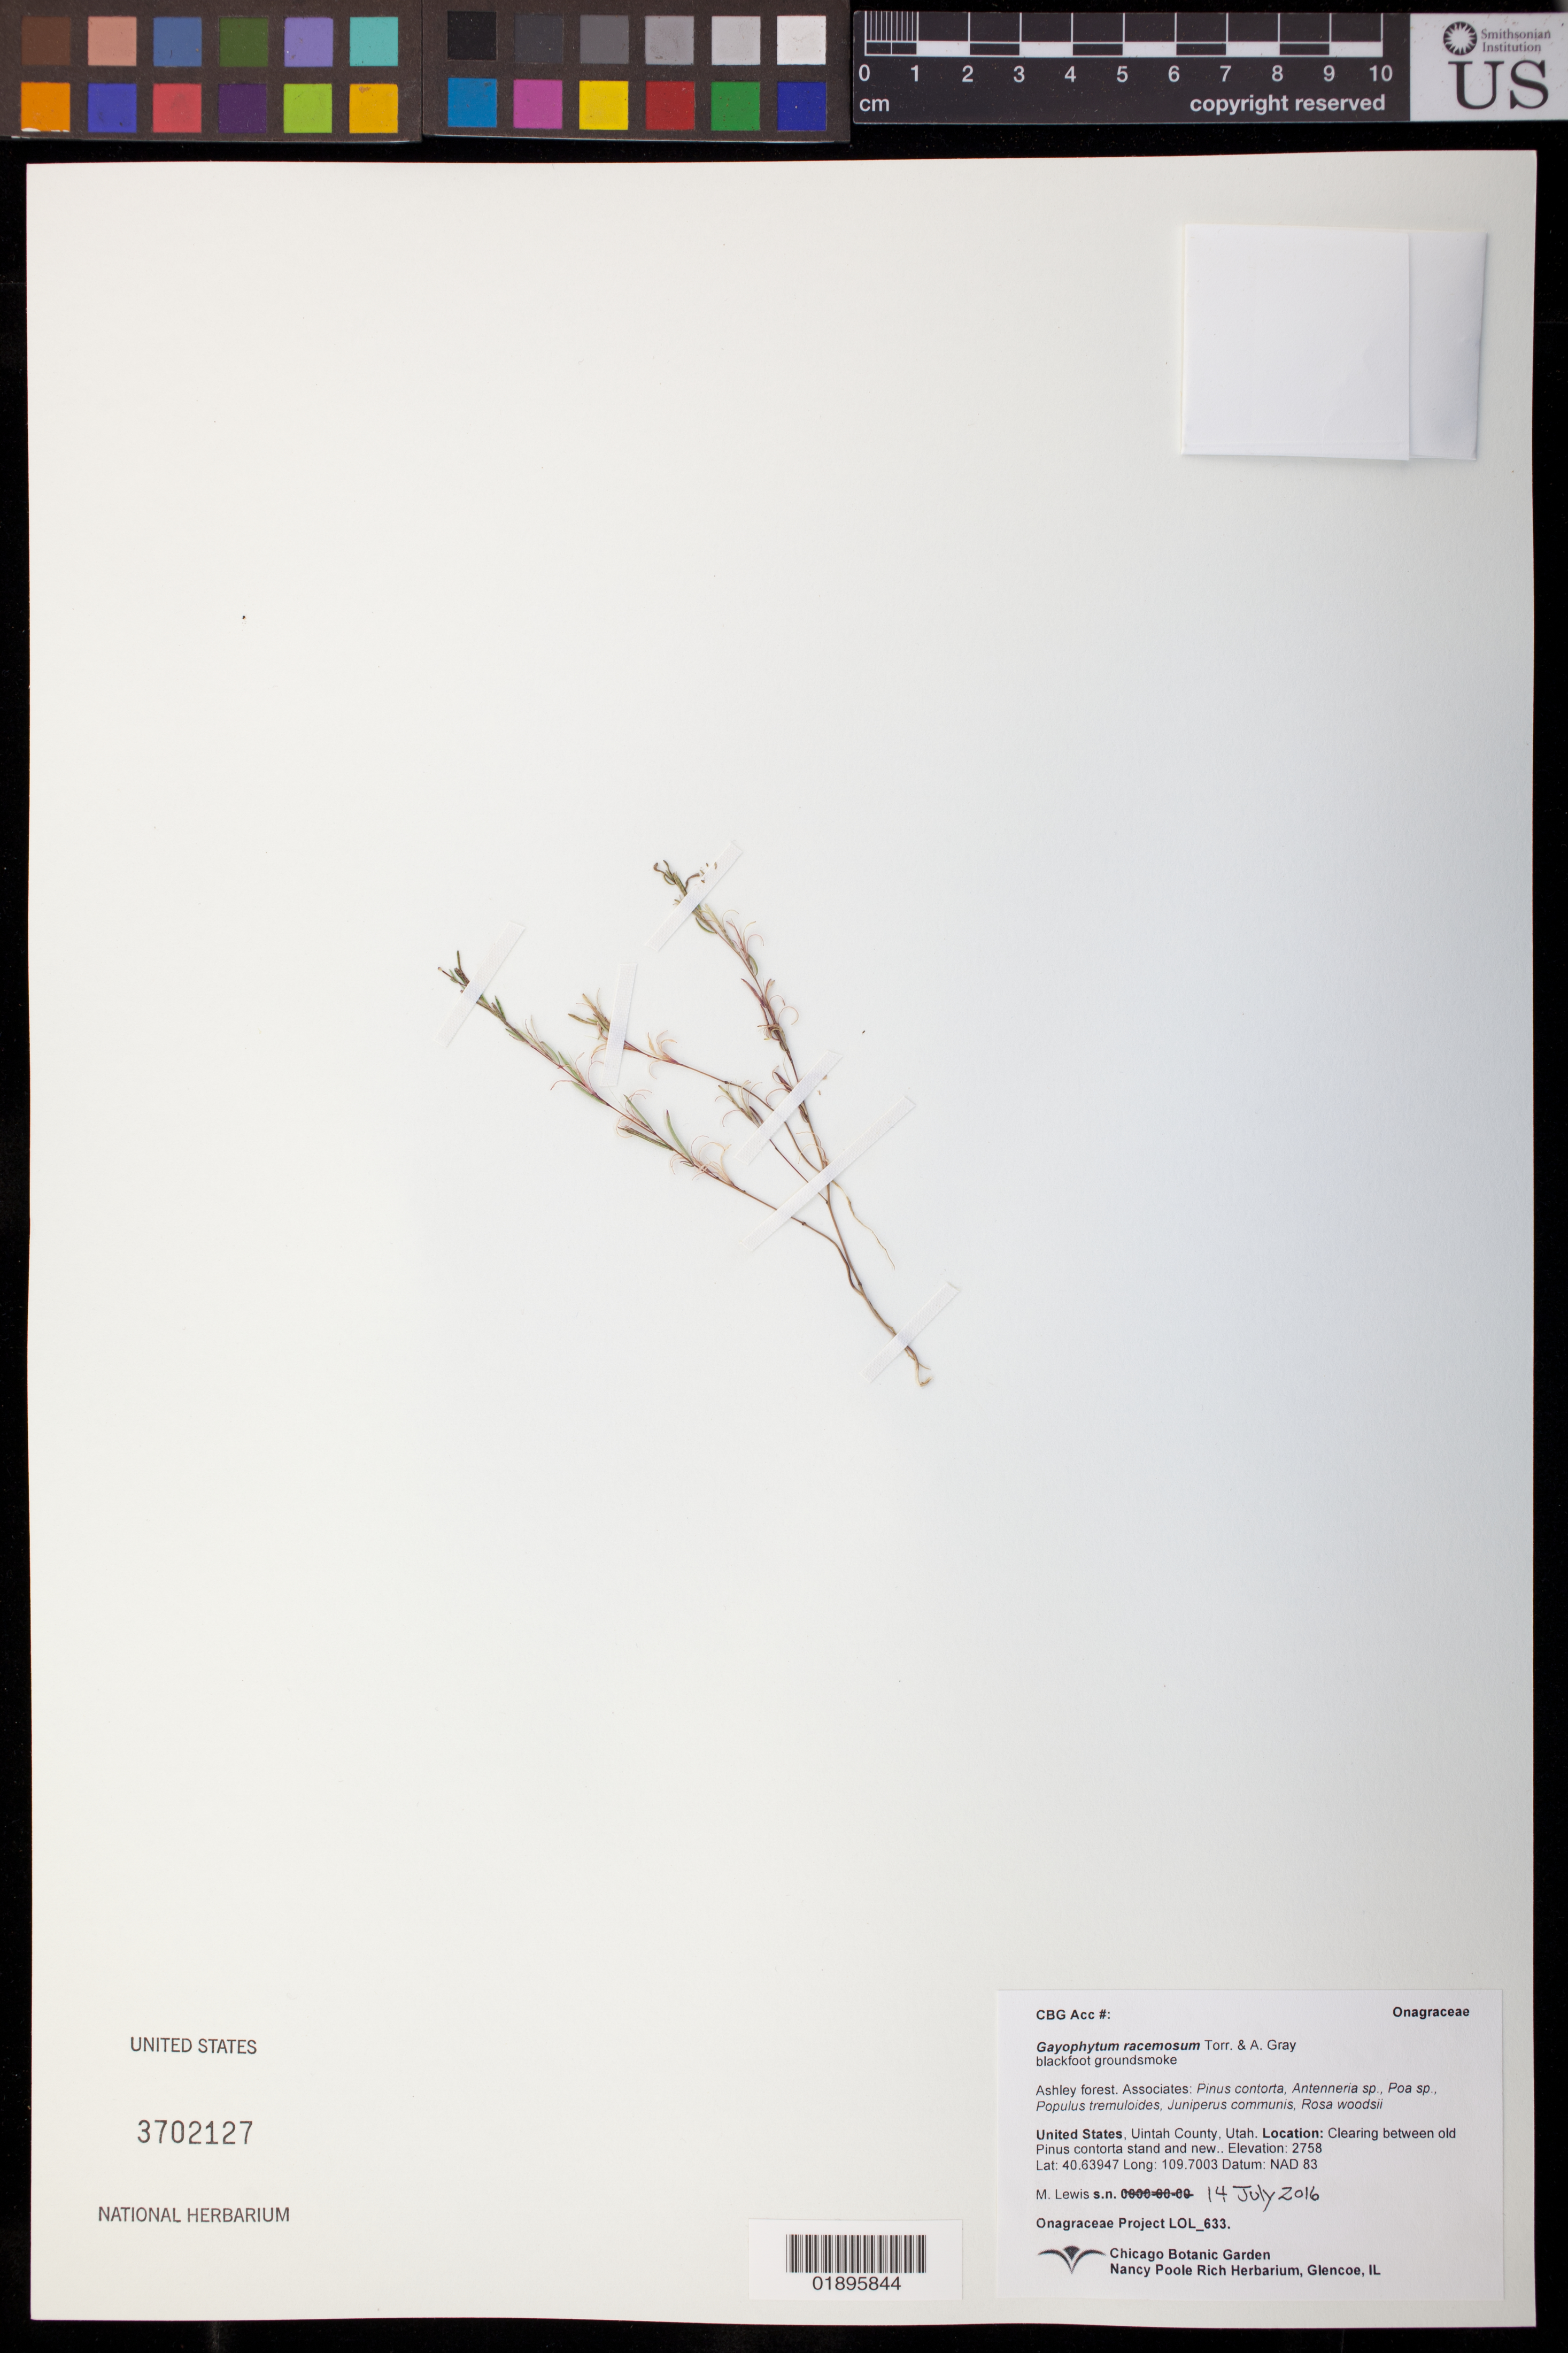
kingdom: Plantae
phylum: Tracheophyta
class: Magnoliopsida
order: Myrtales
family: Onagraceae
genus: Gayophytum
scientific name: Gayophytum racemosum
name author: Torr. & A. Gray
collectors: M. Lewis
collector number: LOL 633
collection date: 2016-07-14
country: United States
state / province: Utah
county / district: Uintah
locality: Taylor-Alma, clearing between old Pinus contorta stand and new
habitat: Ashley forest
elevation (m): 2758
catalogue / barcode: US 3702127